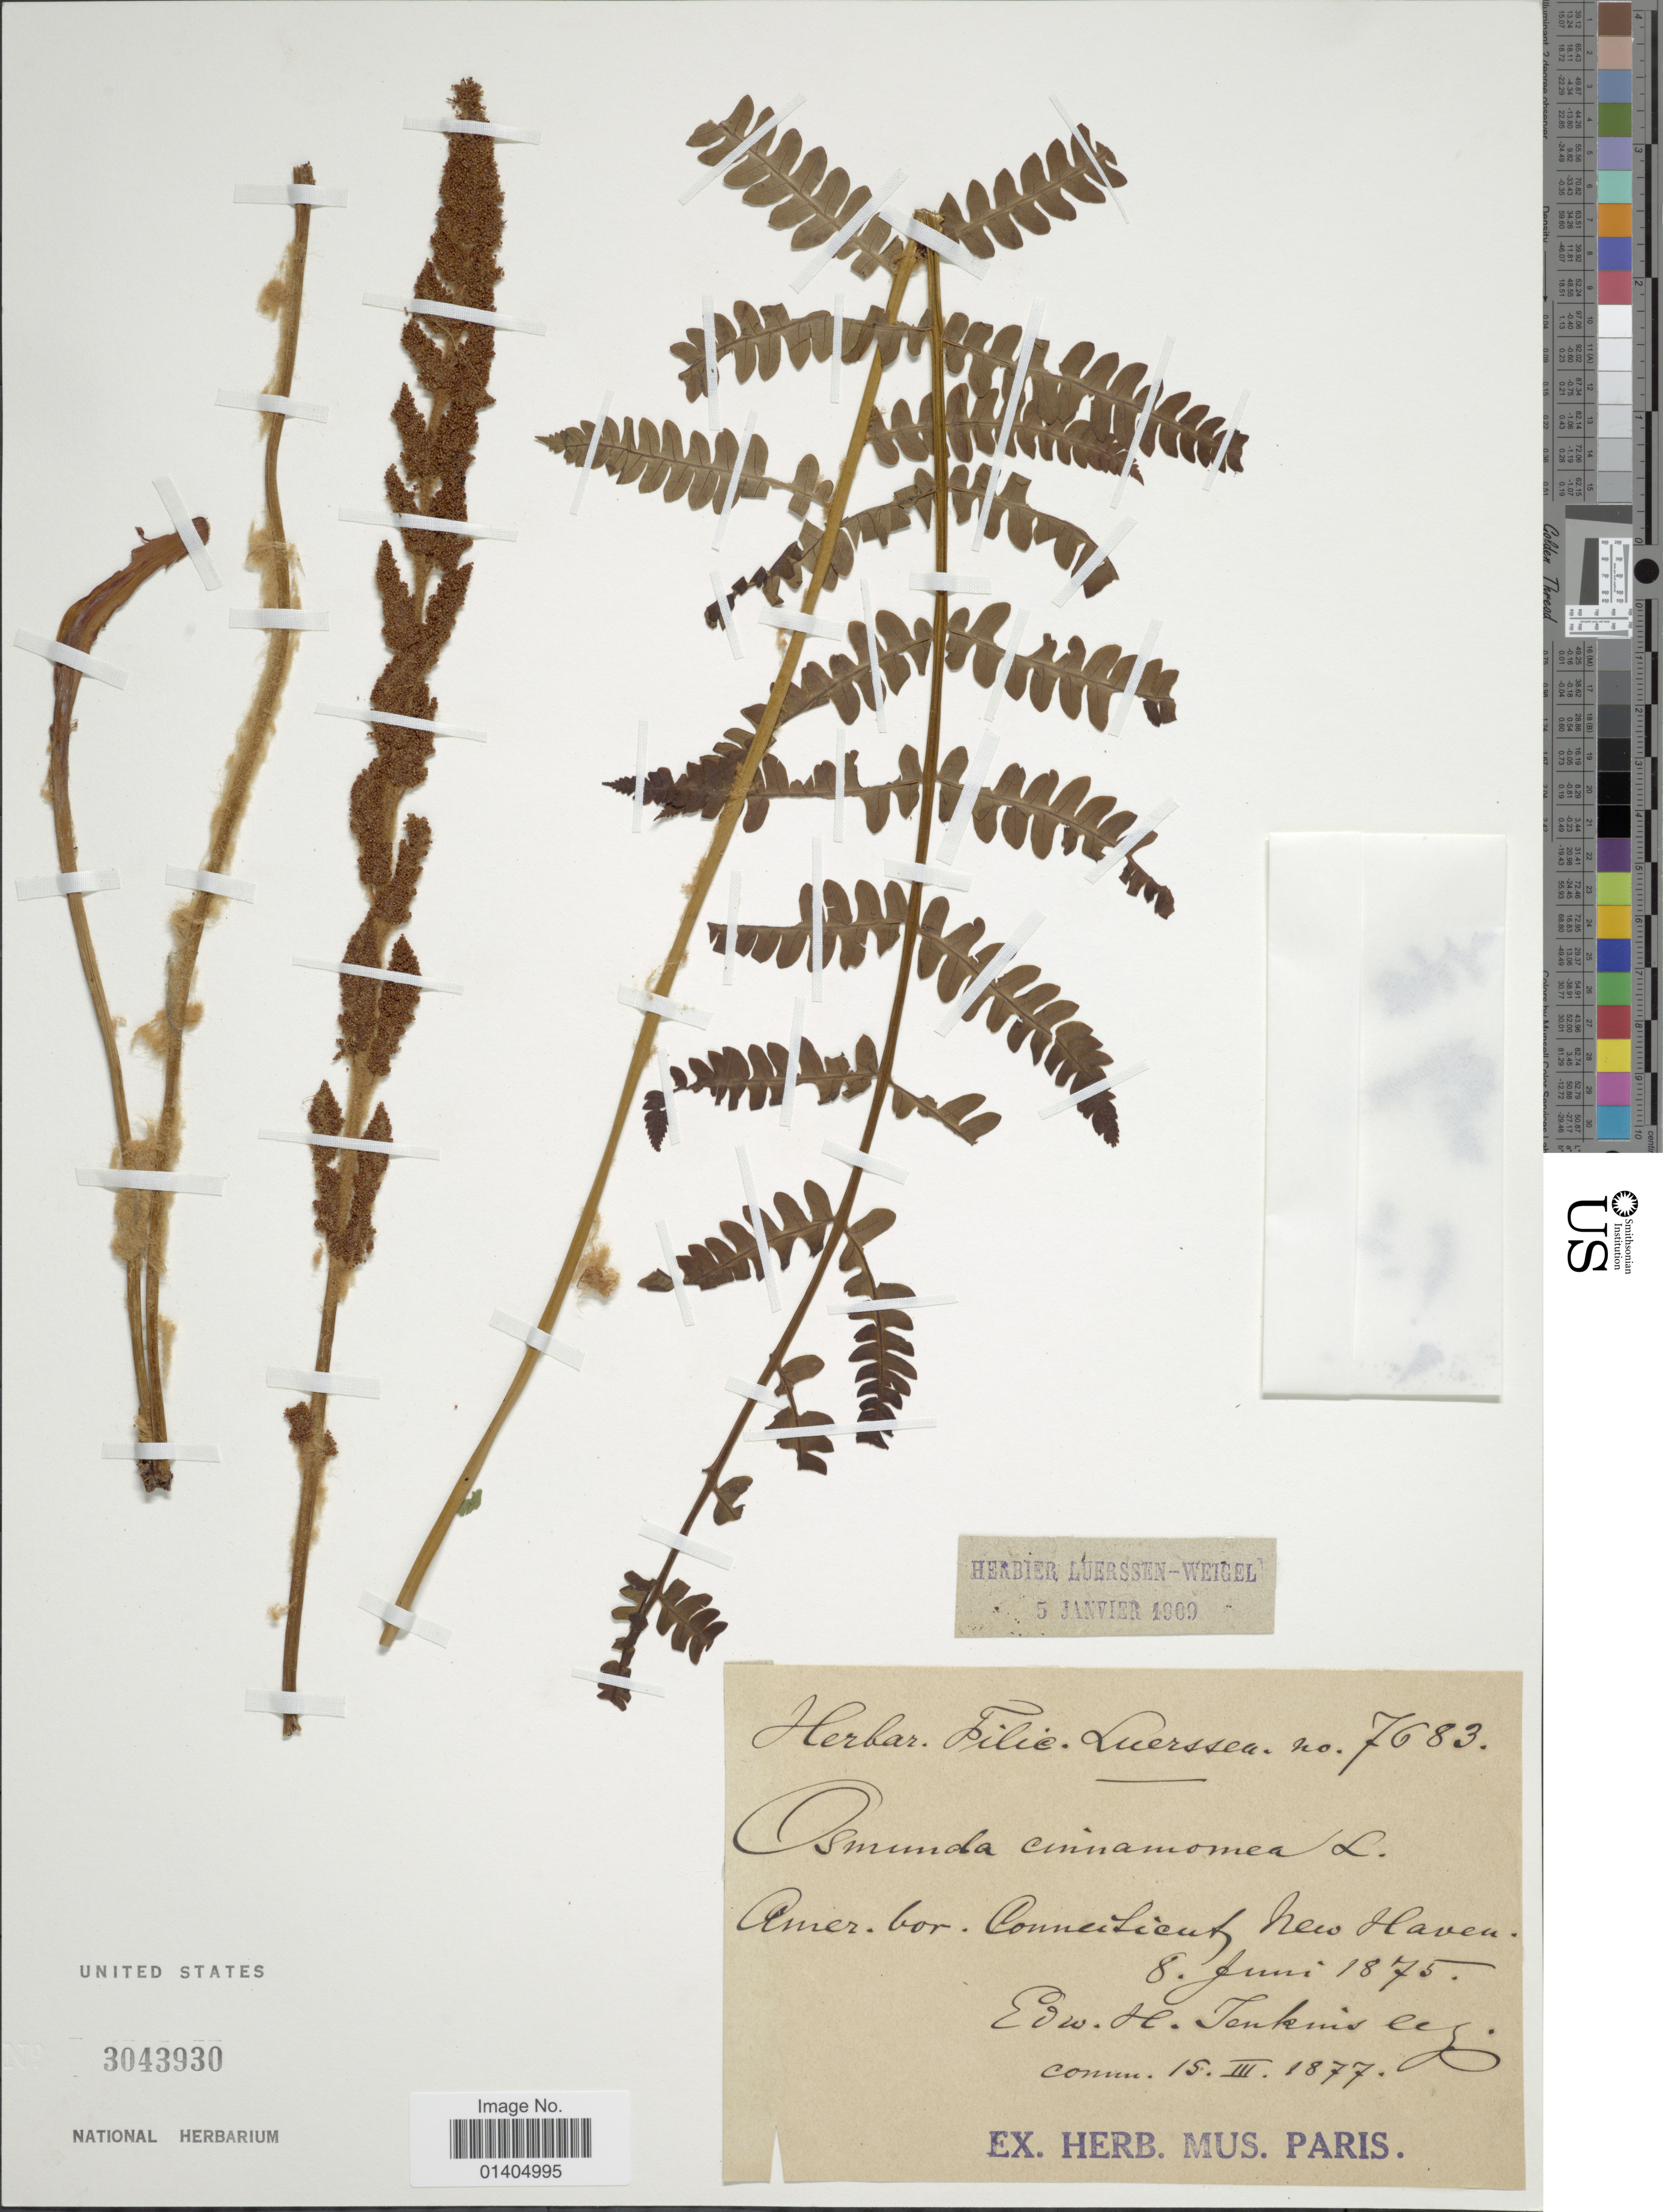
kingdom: Plantae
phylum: Tracheophyta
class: Polypodiopsida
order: Osmundales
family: Osmundaceae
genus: Osmundastrum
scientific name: Osmundastrum cinnamomeum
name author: (L.) C. Presl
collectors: E. Jenkins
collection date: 1875-06-08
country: United States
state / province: Connecticut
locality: Amer bor , new Haven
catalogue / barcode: US 3043930